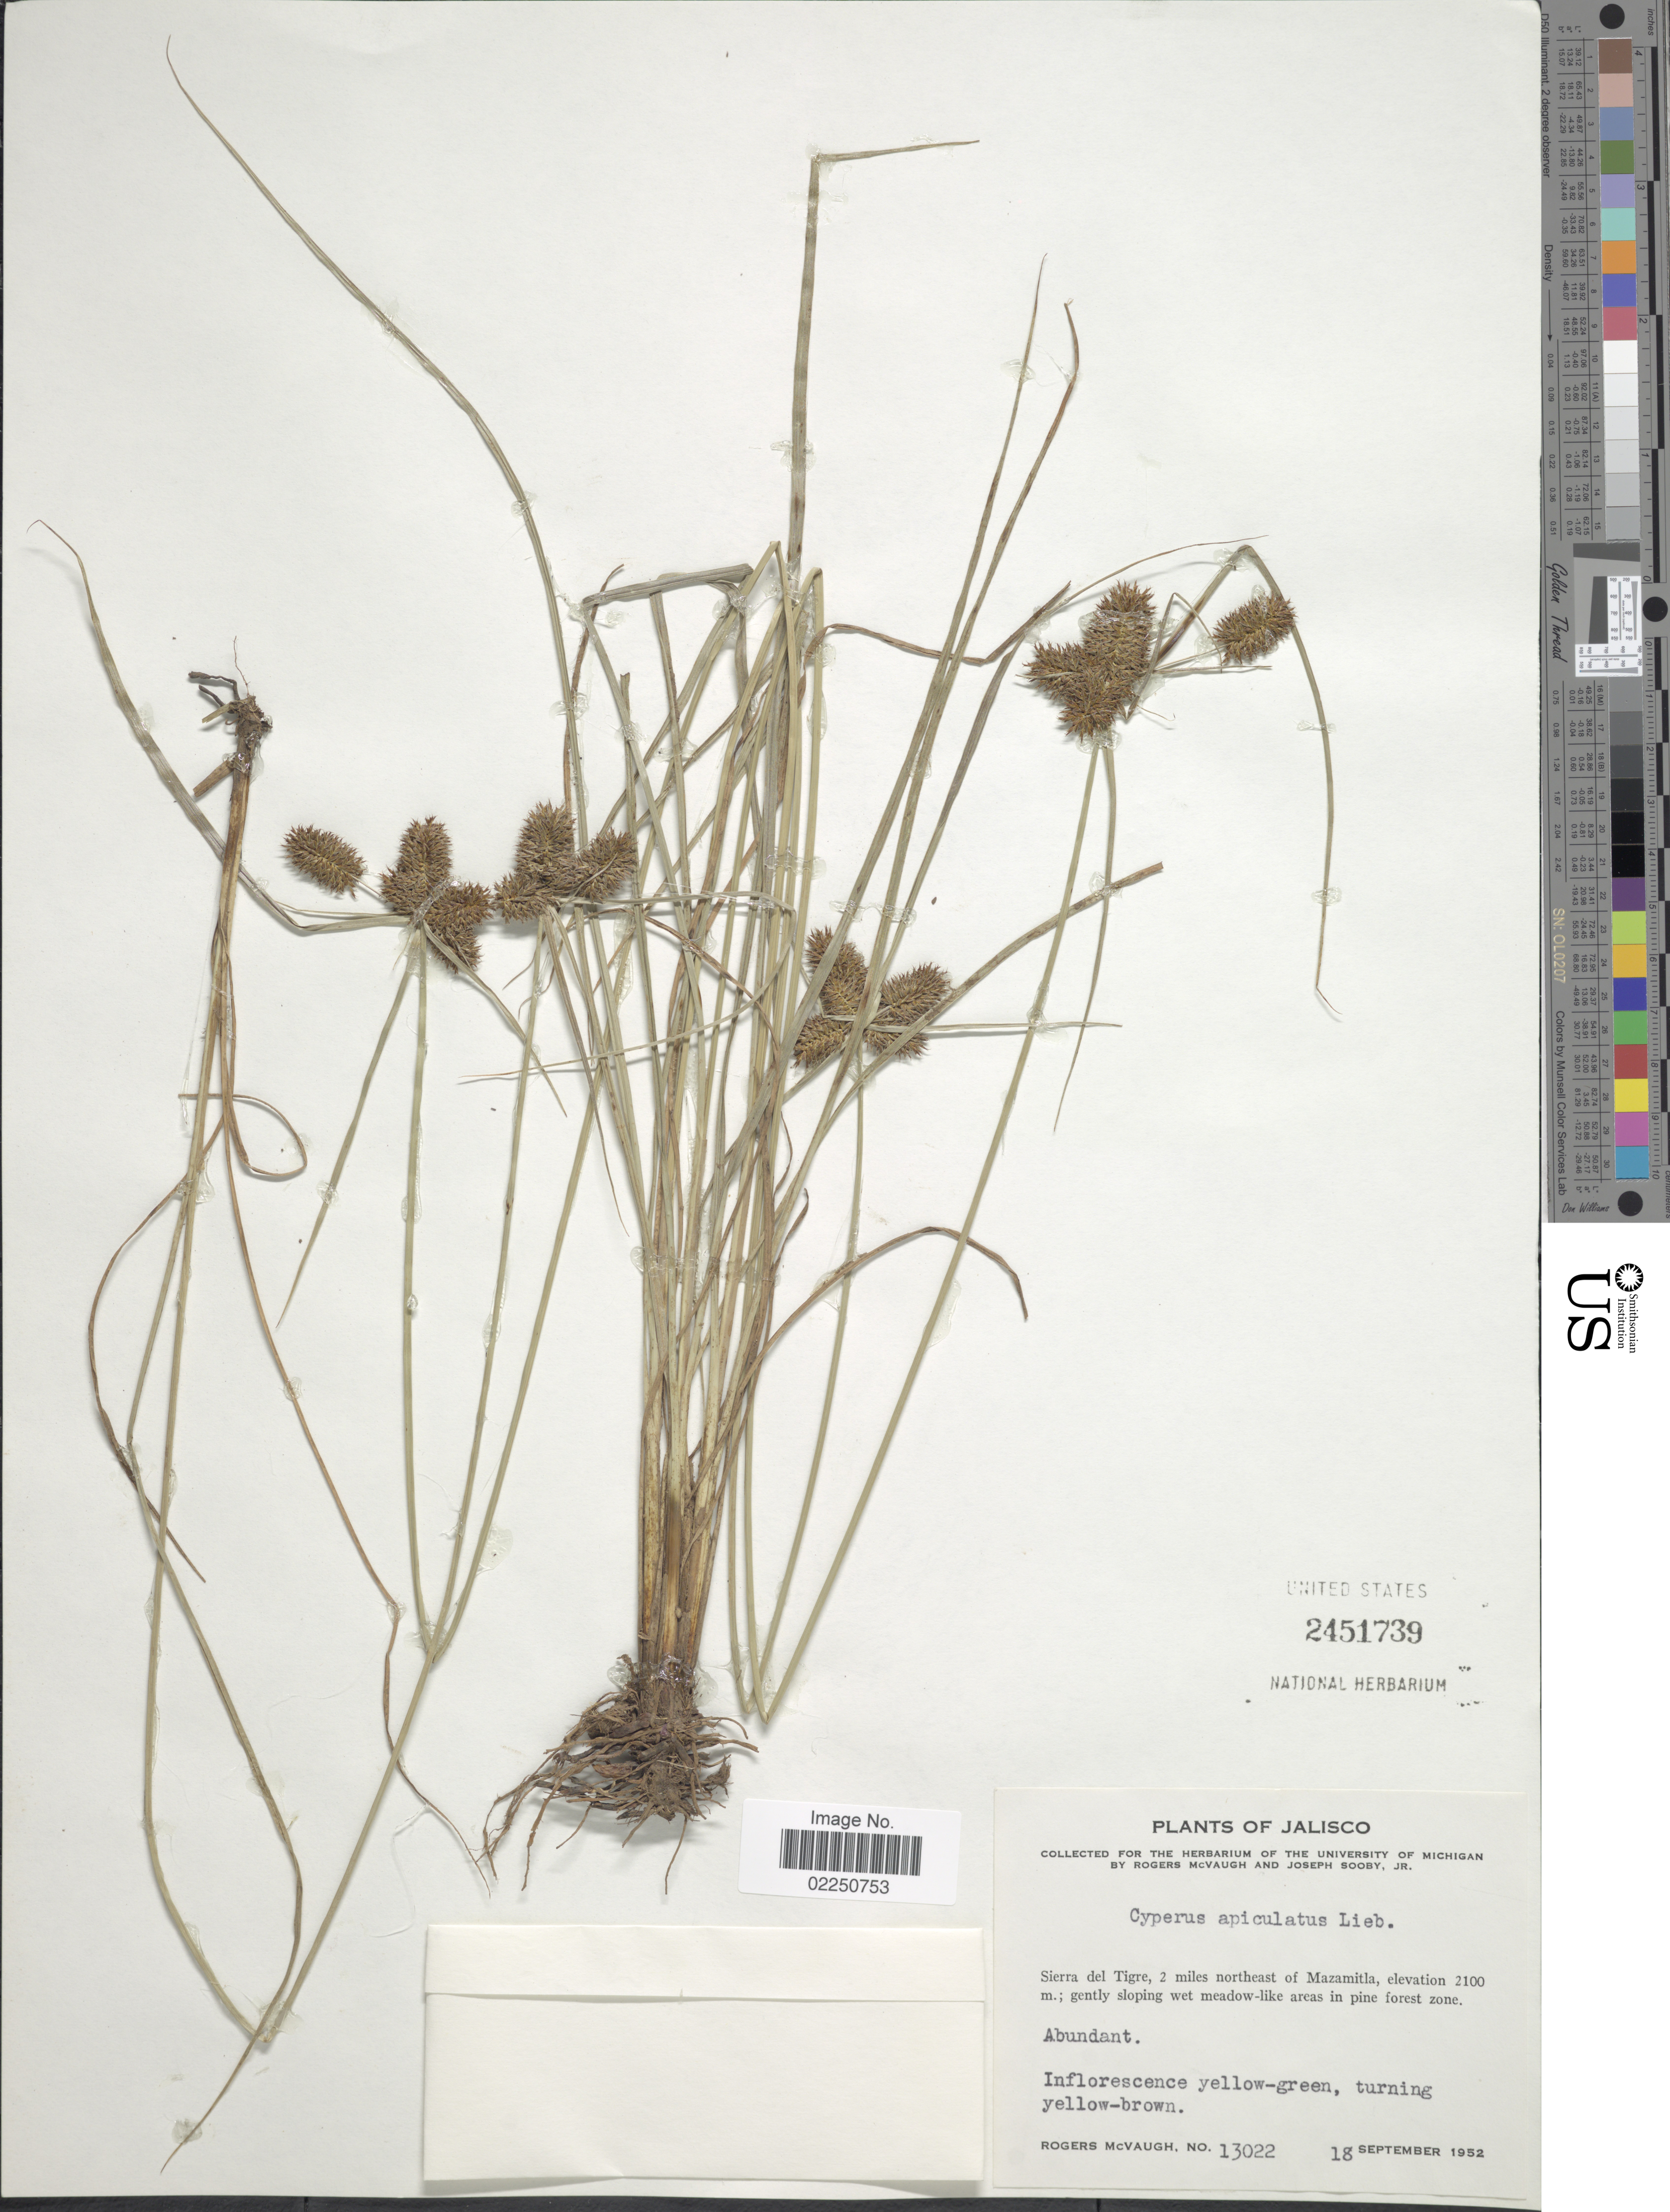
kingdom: Plantae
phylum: Tracheophyta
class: Liliopsida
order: Poales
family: Cyperaceae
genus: Cyperus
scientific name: Cyperus apiculatus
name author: Liebm.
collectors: R. McVaugh & J. Sooby Jr.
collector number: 13022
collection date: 1952-09-18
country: Mexico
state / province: Jalisco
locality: Sierra del Tigre, 2 miles northeast of Mazamitla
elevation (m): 2100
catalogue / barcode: US 2451739